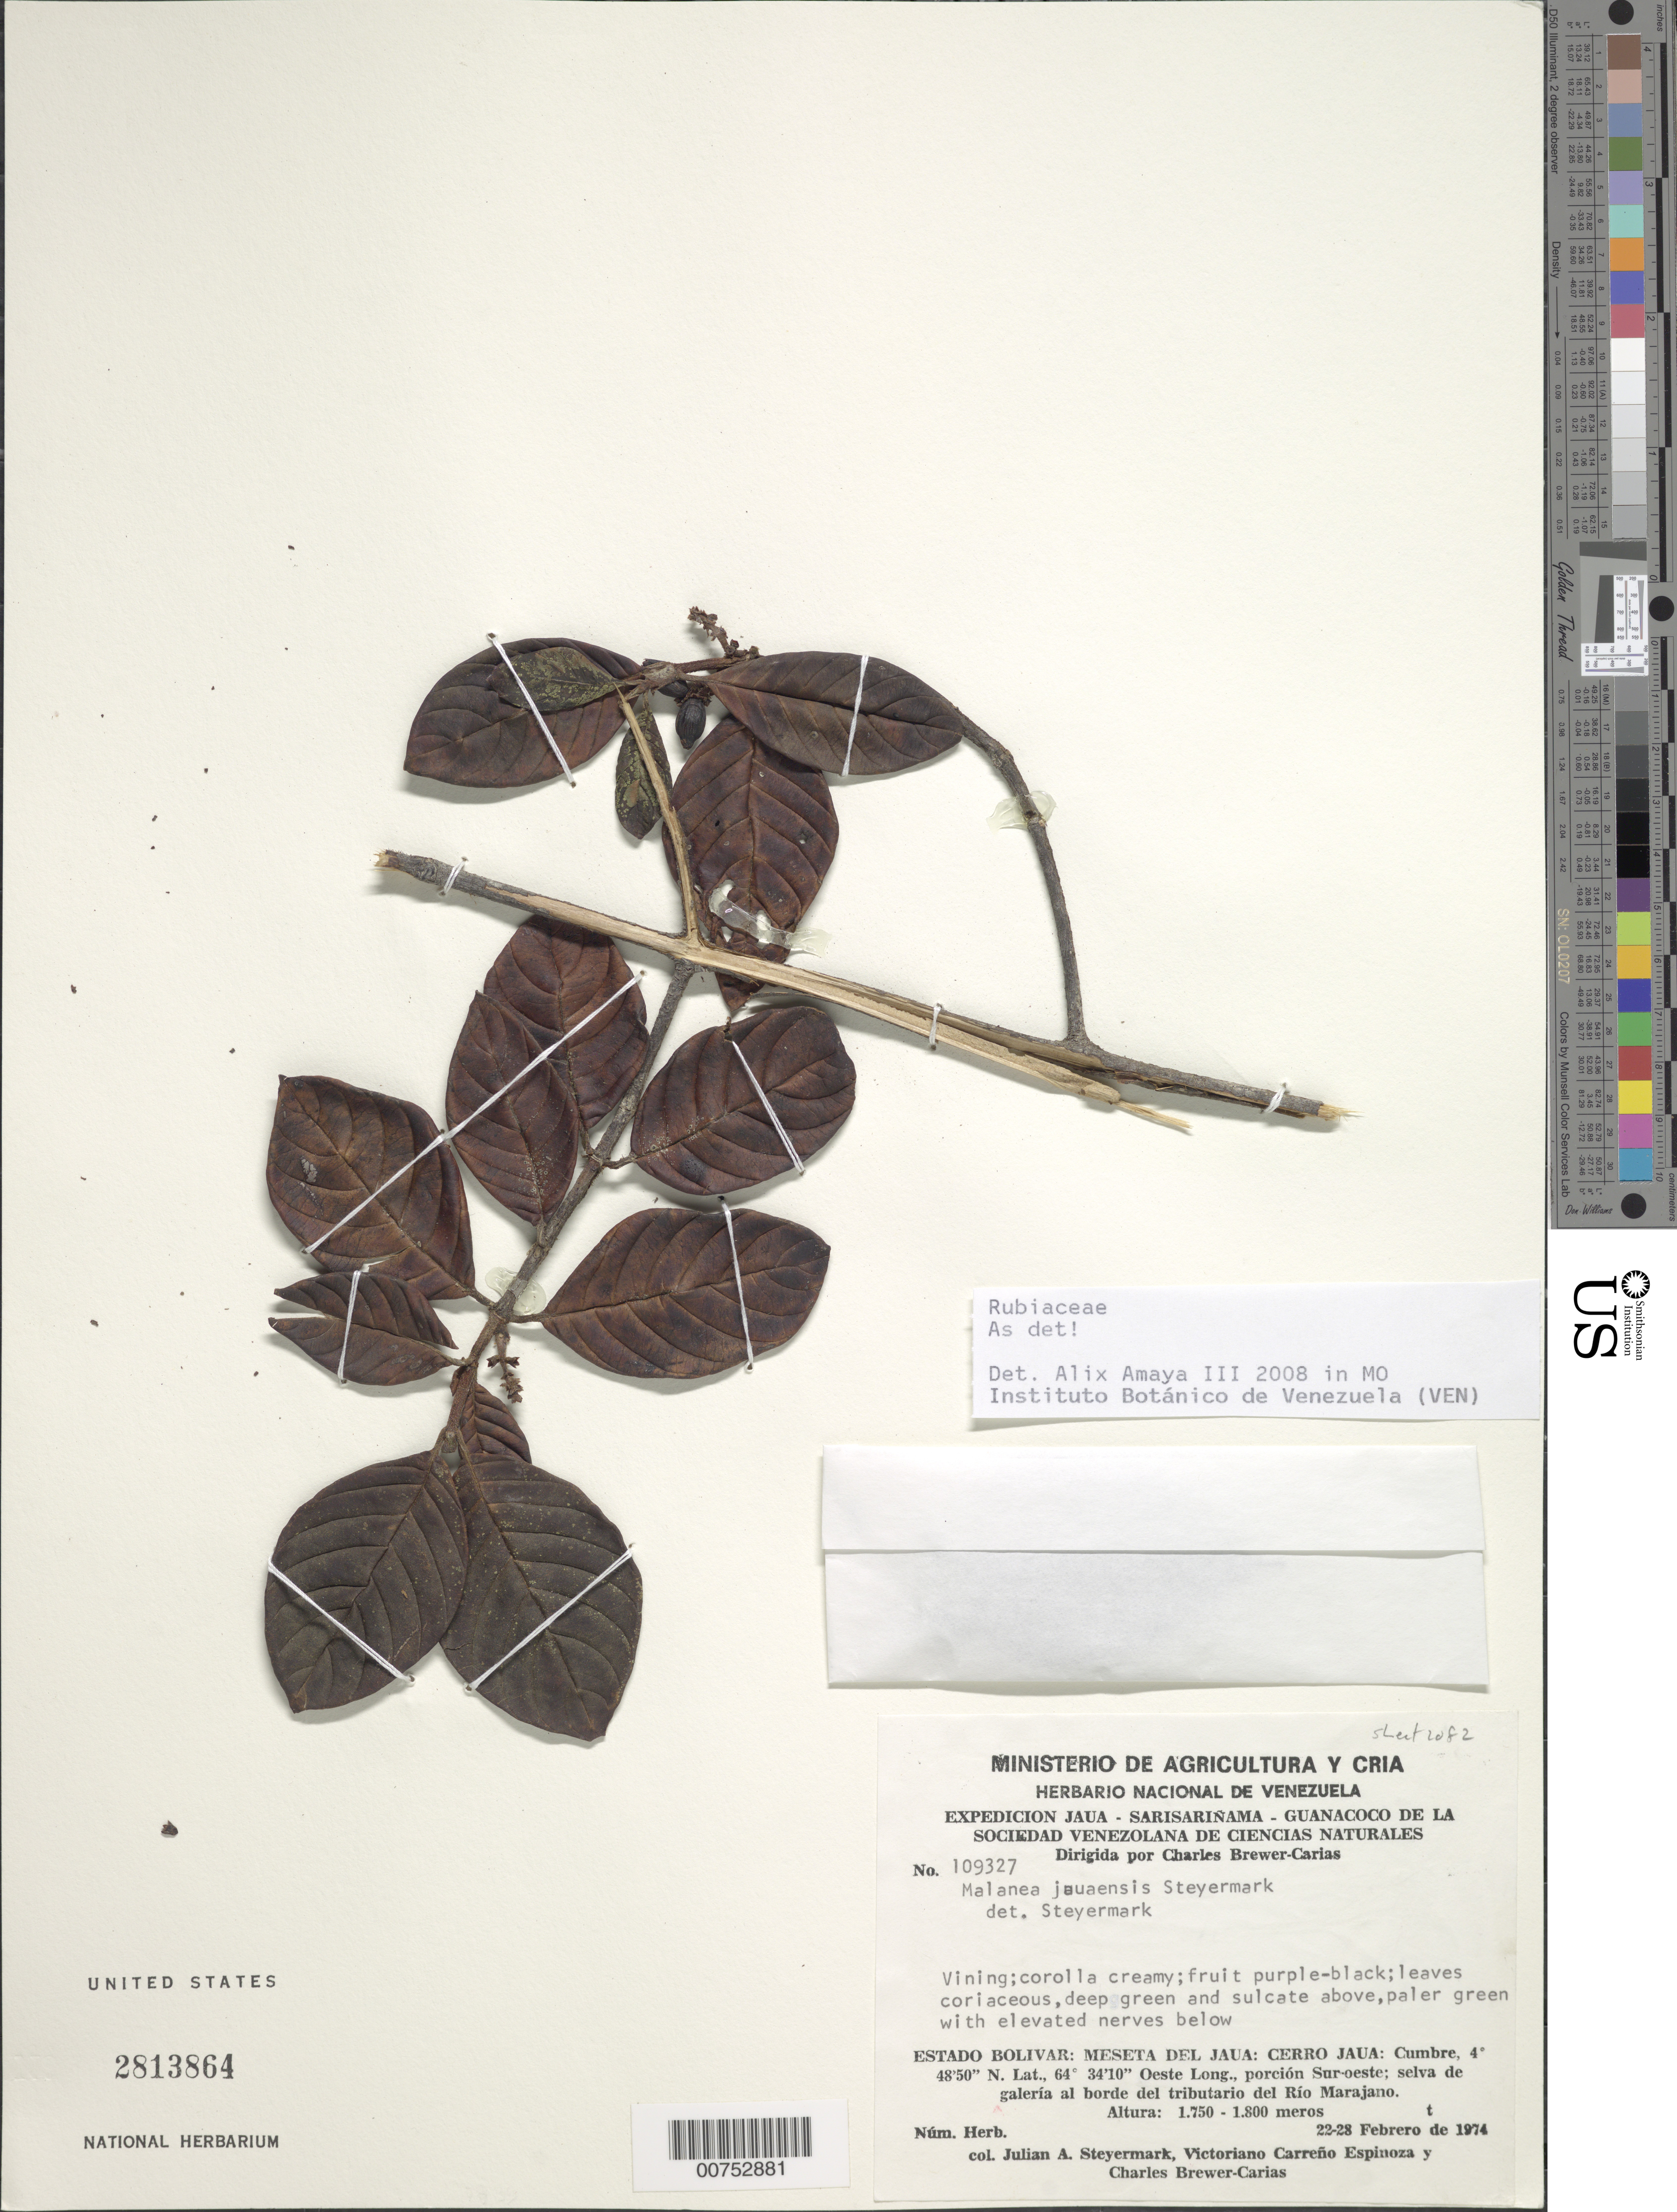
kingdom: Plantae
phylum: Tracheophyta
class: Magnoliopsida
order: Gentianales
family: Rubiaceae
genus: Malanea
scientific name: Malanea jauaensis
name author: Steyerm.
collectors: J. Steyermark, V. Carreño E. & C. Brewer-Carias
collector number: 109327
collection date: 1974-02-22/1974-02-28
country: Venezuela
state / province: Bolivar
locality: Juau-Sarisarinama-Guanacoco de La Sociedad Venezolana de Ciencias Naturales, Mesata del Jaua: Cerro Juau: Cumbre, porcion Sur-oeste; selva de galeria al borde del tributario del Rio Marajano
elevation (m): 1750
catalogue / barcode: US 2813864